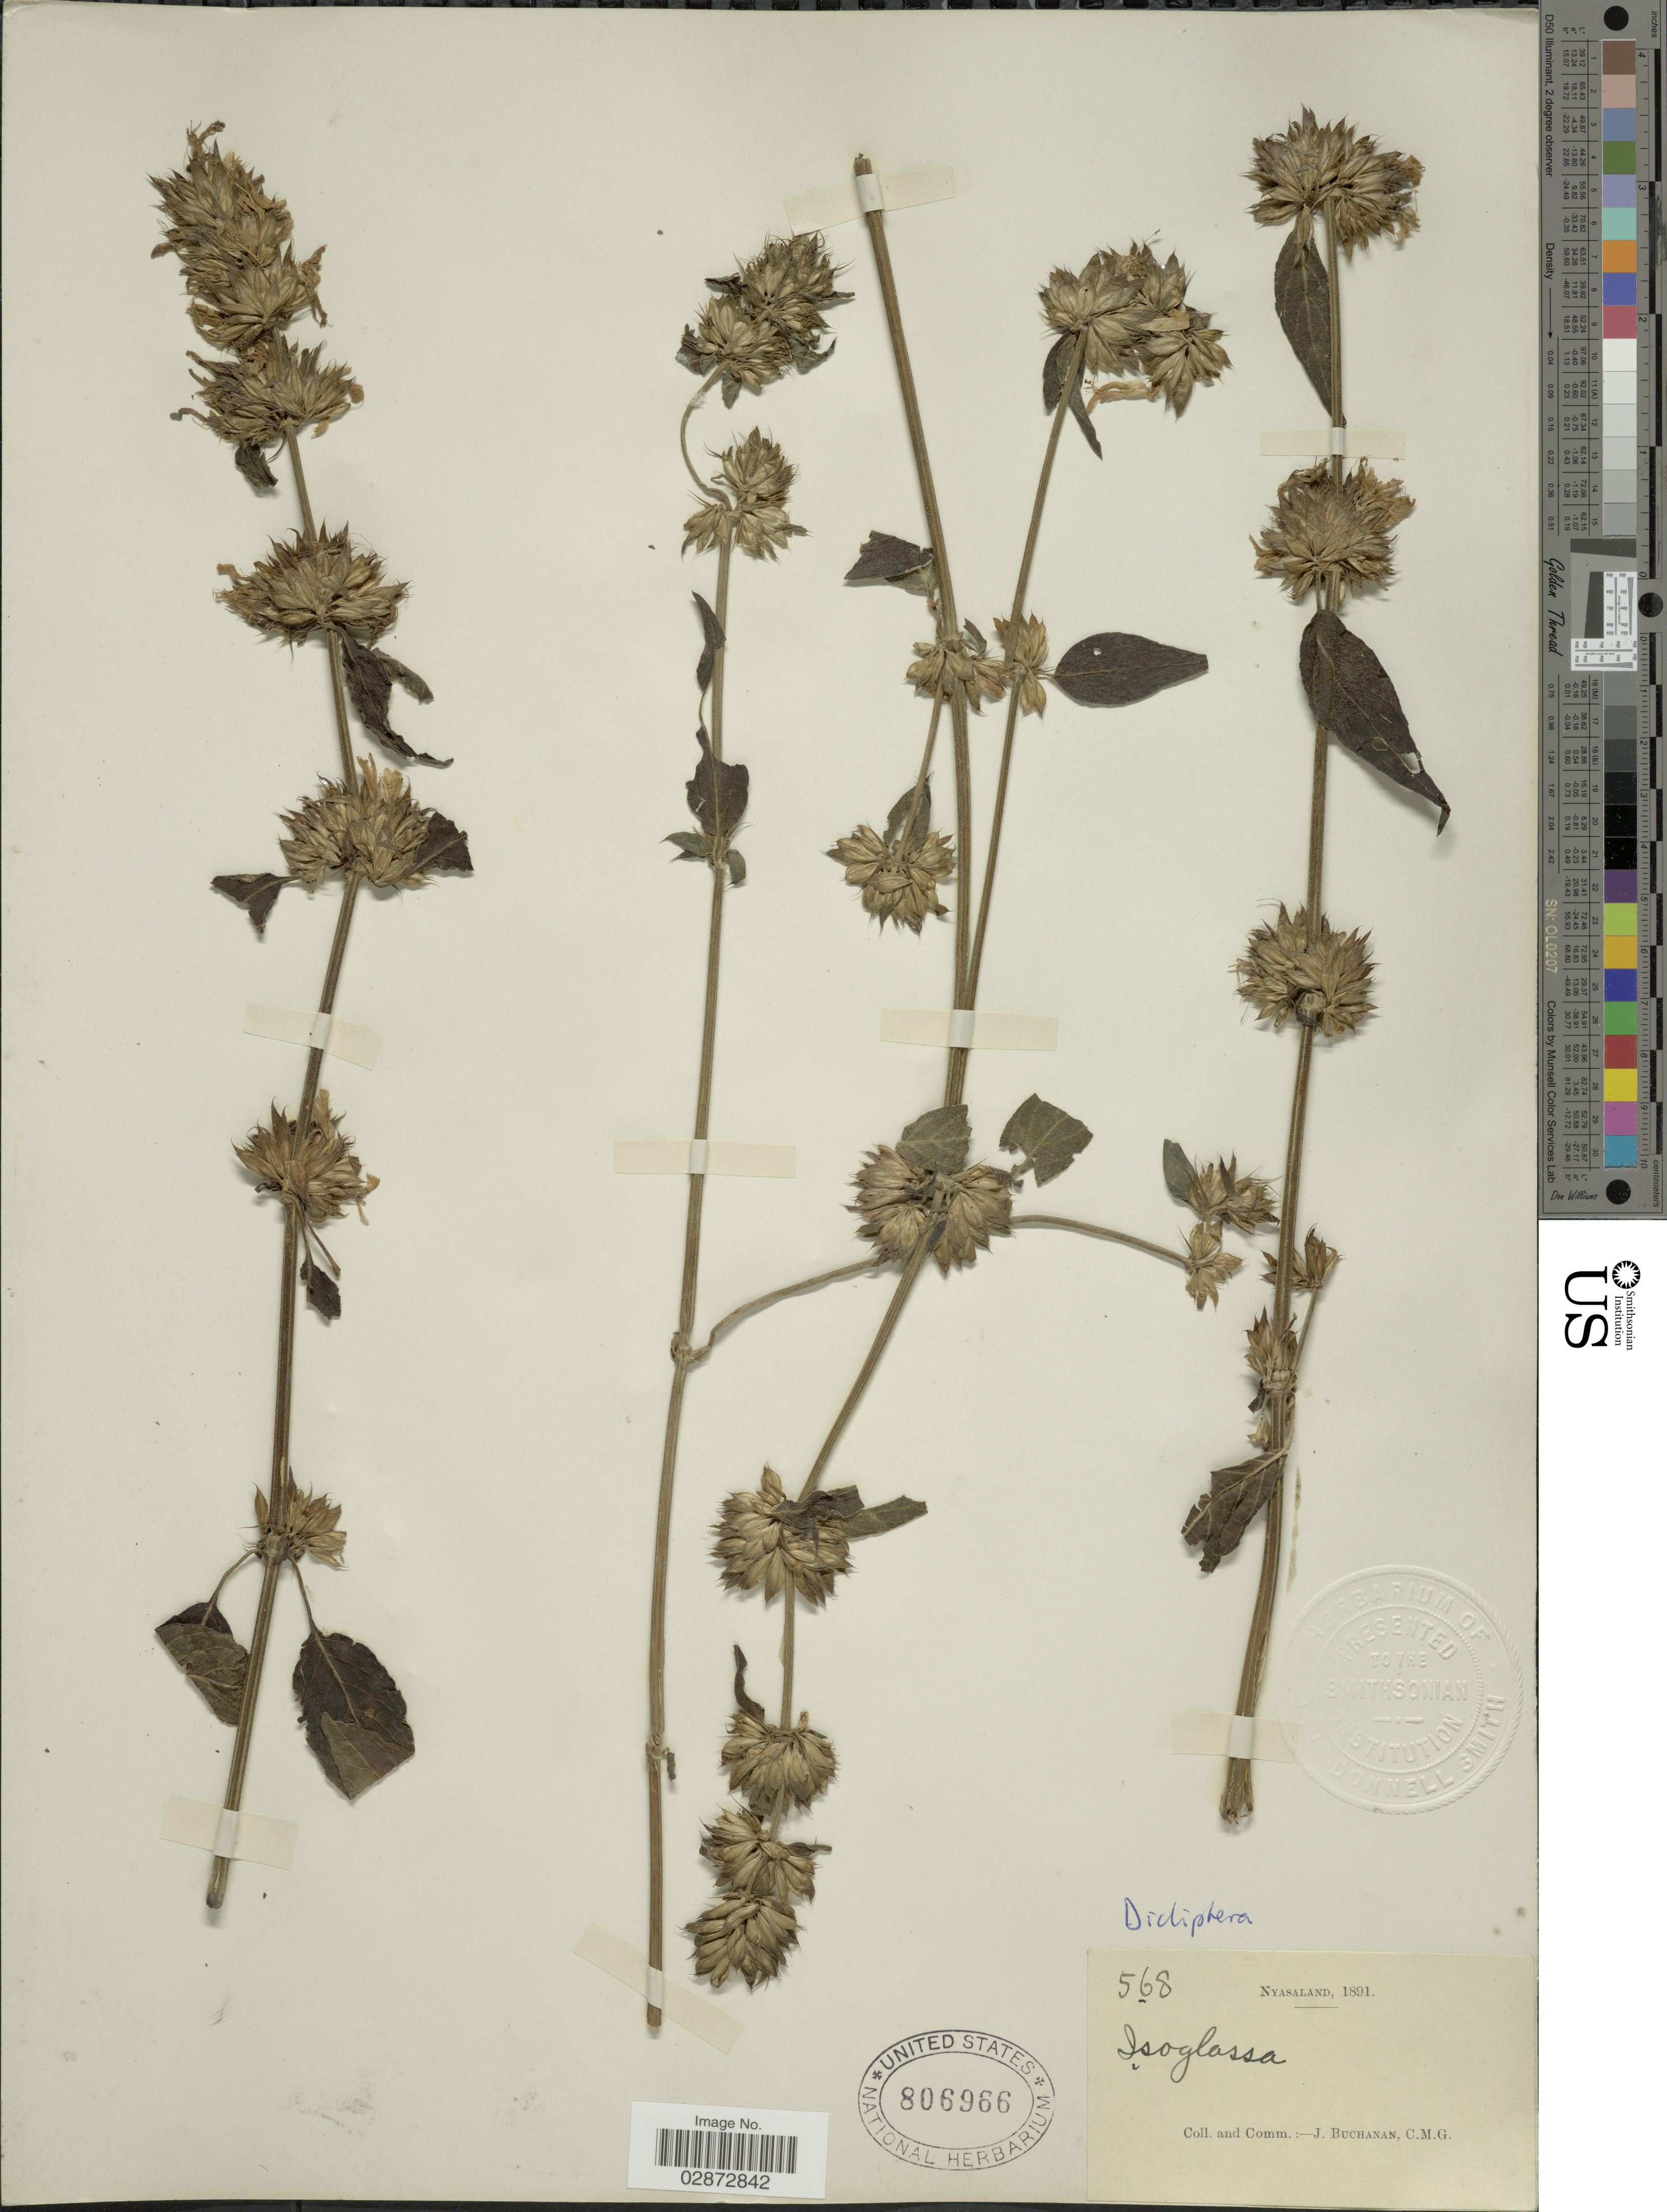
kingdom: Plantae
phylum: Tracheophyta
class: Magnoliopsida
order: Lamiales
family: Acanthaceae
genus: Dicliptera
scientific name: Dicliptera sp.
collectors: J. Buchanan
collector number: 568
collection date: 1891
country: Malawi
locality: Nyasaland.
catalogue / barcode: US 806966